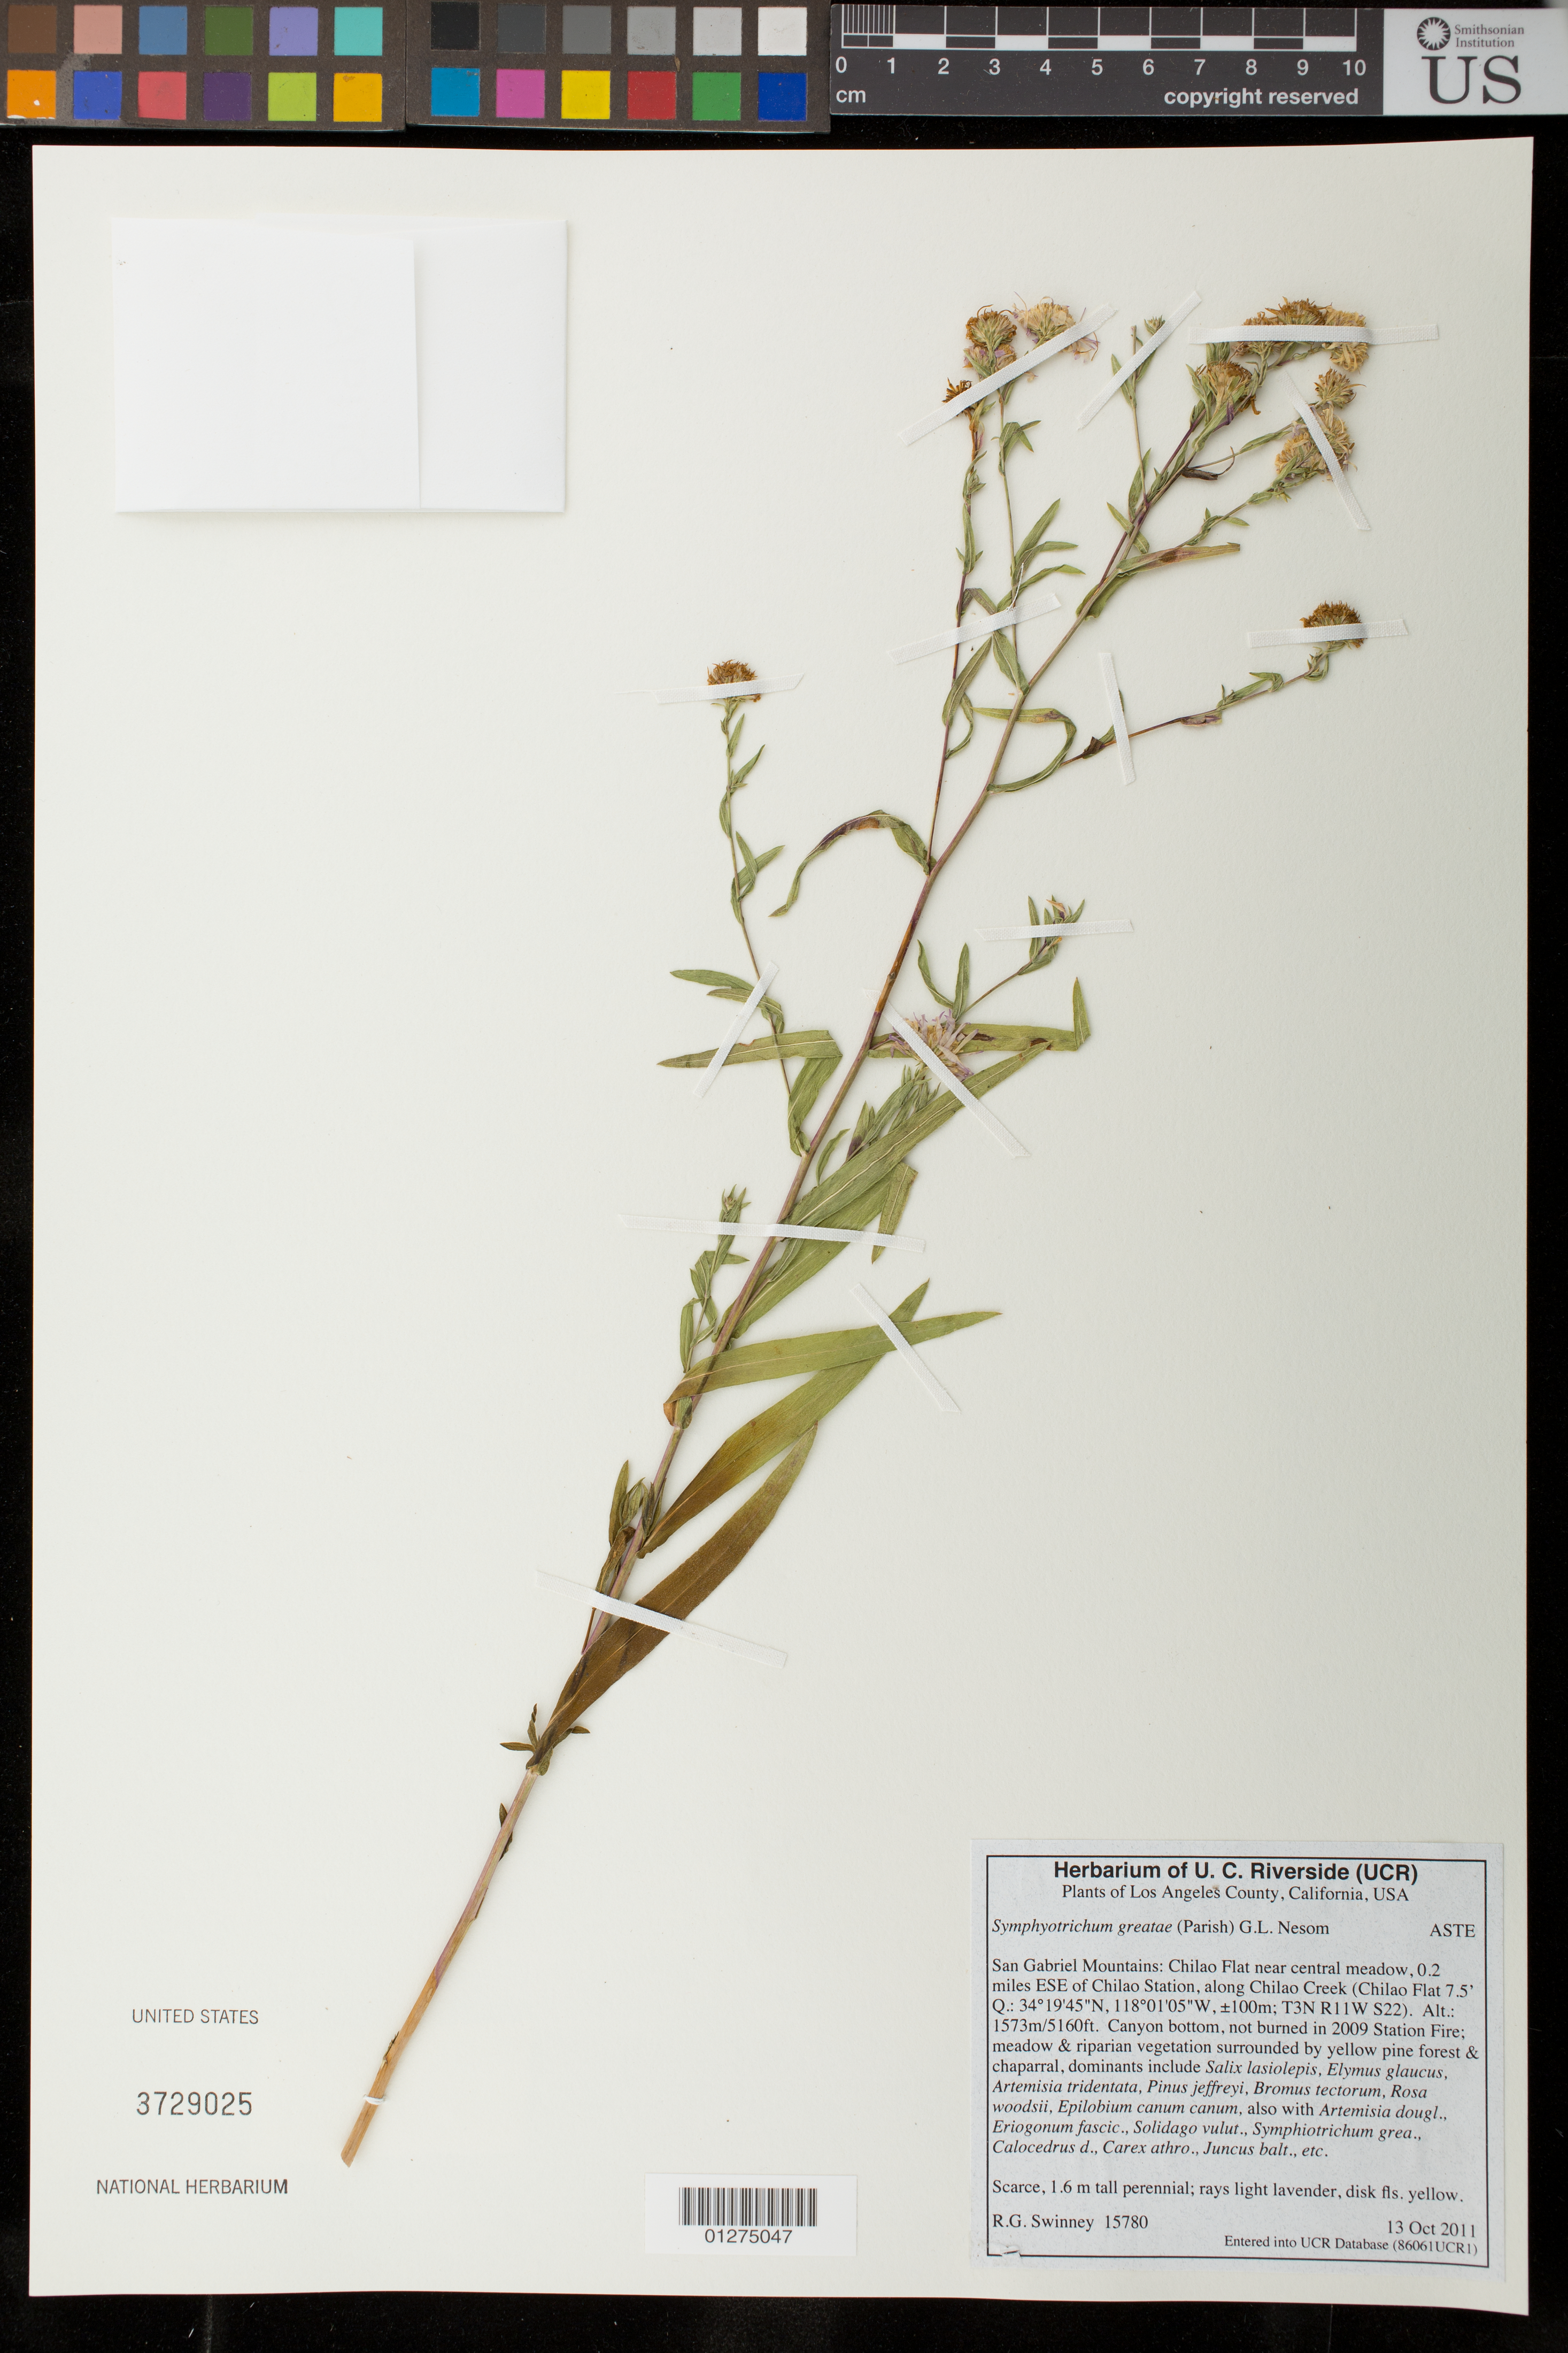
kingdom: Plantae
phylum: Tracheophyta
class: Magnoliopsida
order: Asterales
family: Asteraceae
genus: Symphyotrichum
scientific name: Symphyotrichum greatae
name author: (Parish) G.L. Nesom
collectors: R. Swinney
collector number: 15780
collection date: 2011-10-13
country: United States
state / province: California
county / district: Los Angeles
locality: San Gabriel Mountains, Chilao Flat near central meadow, 0.2 miles ESE of Chilao Station, along Chilao Creek.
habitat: canyon bottom, not burned in 2009 Station Fire; meadow & riparian vegetation surrounded by yellow pine forest & chaparral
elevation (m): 1573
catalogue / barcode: US 3729025